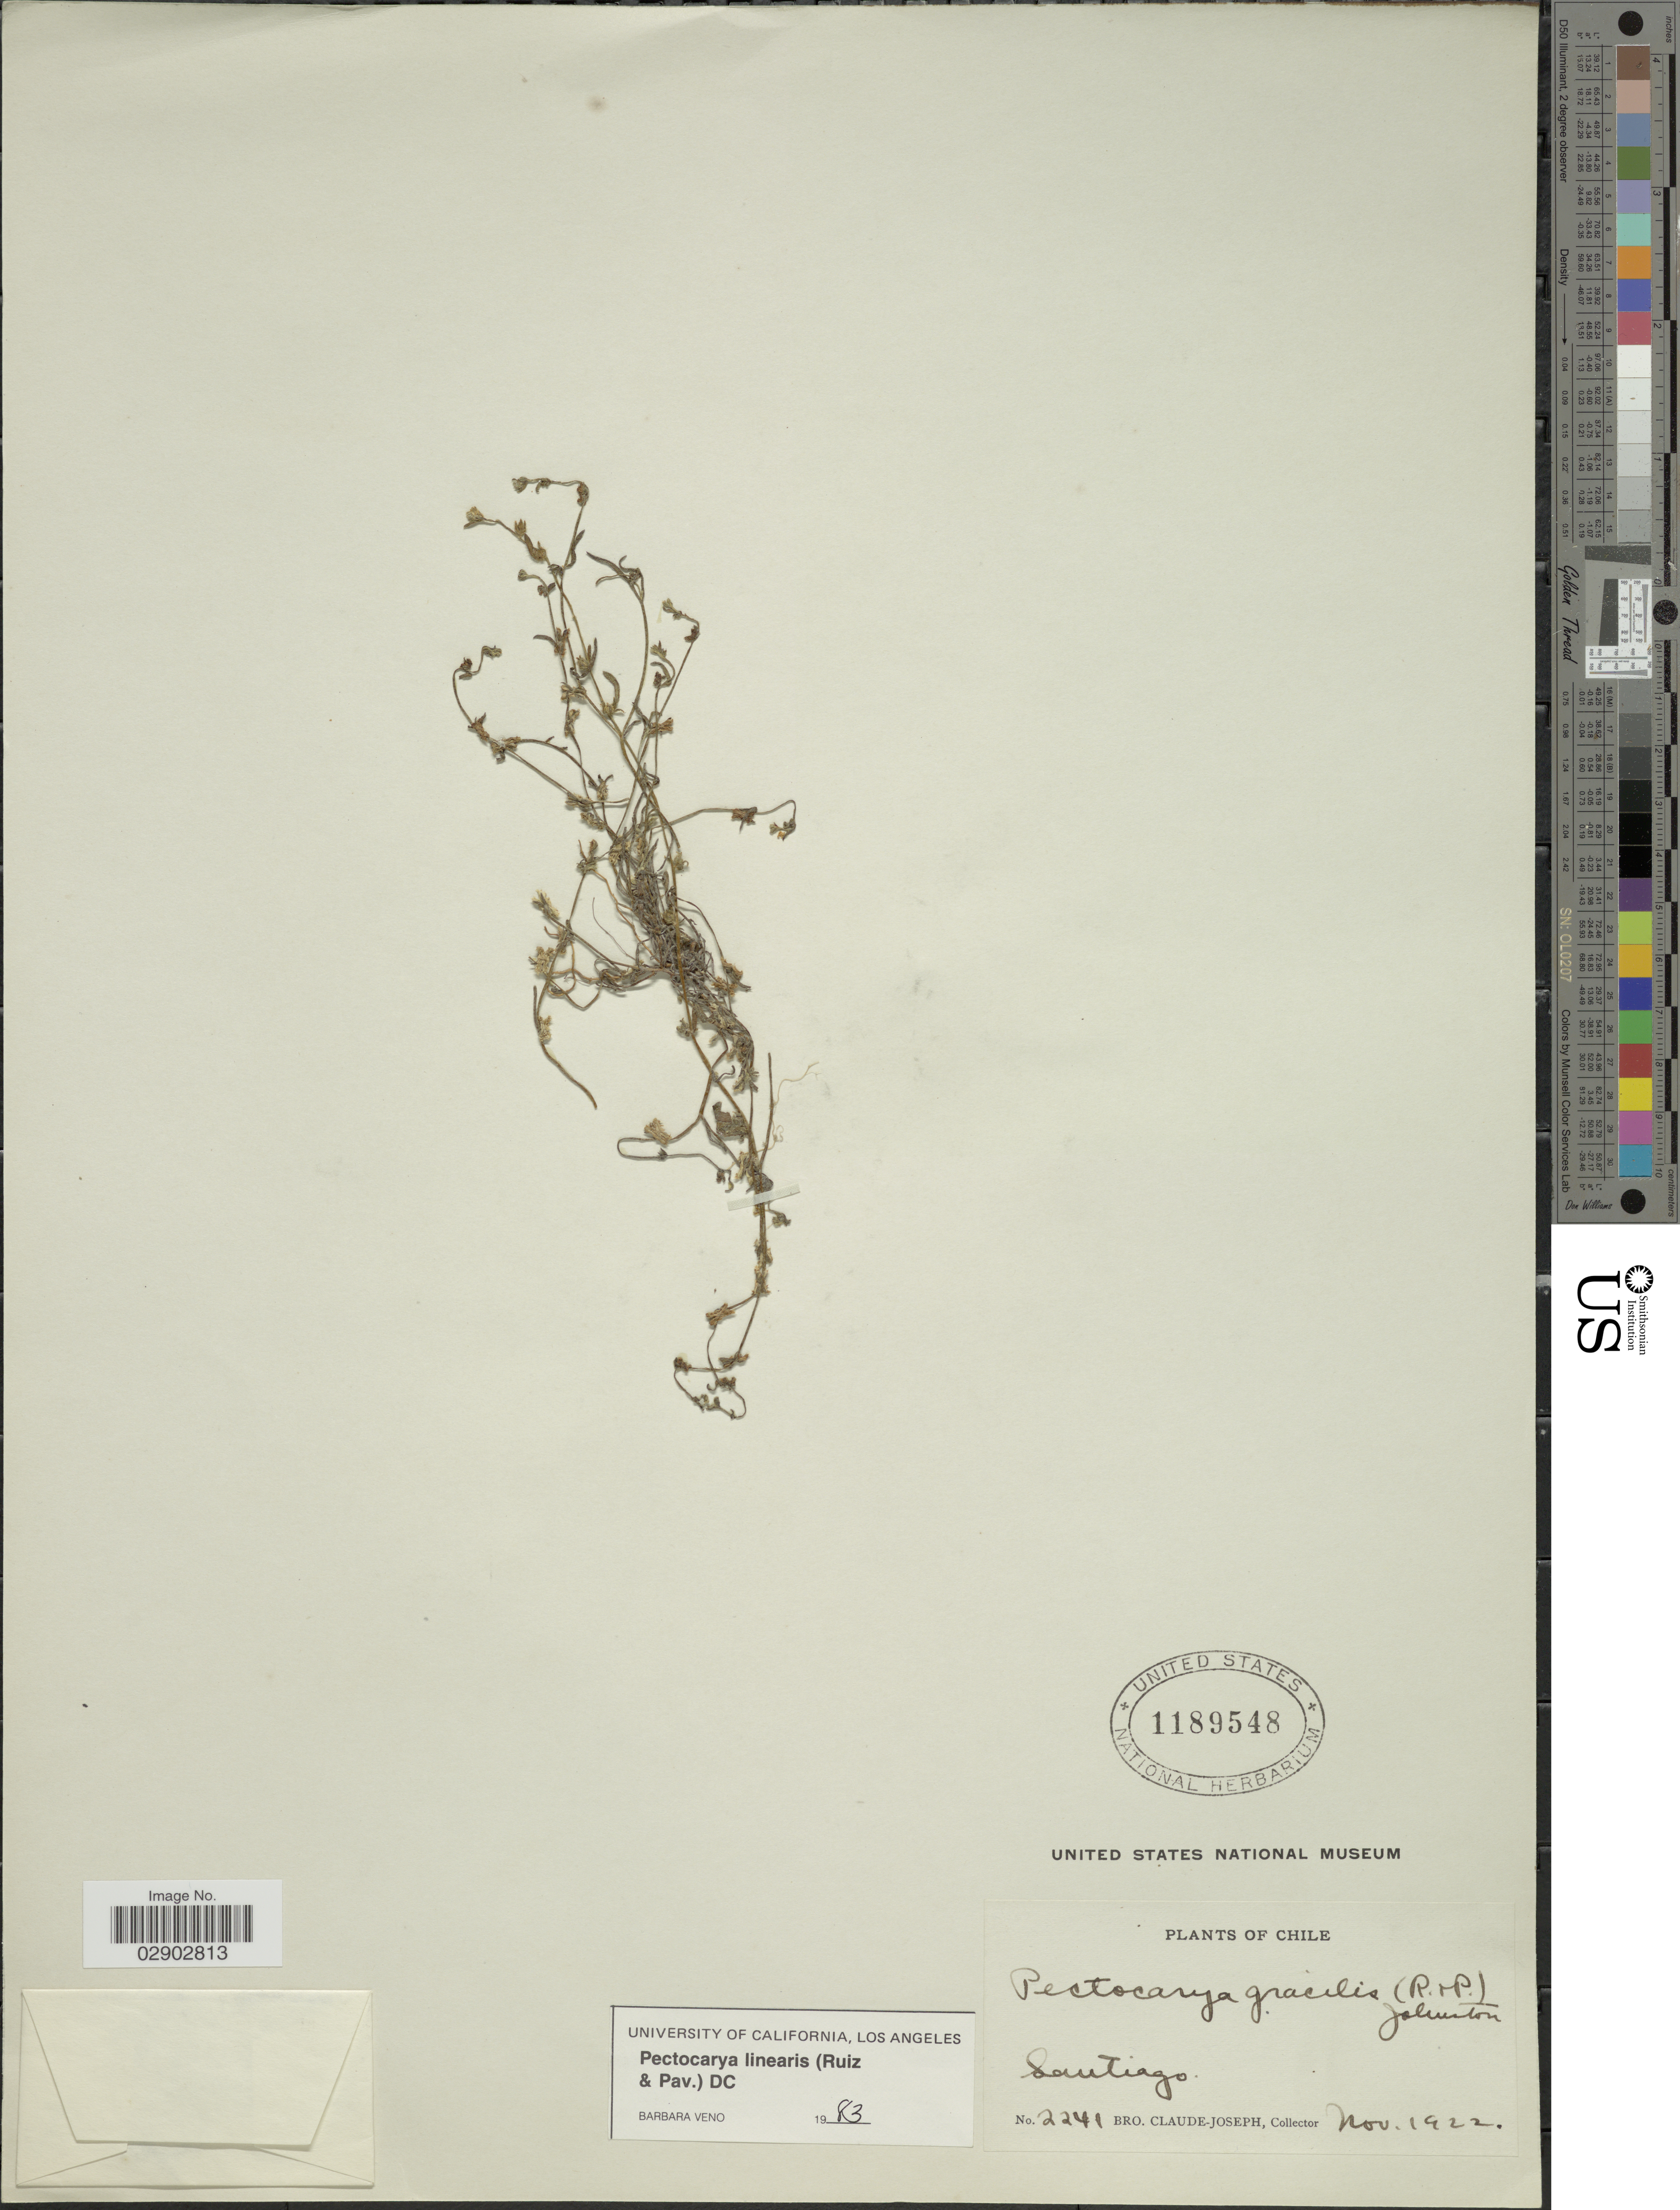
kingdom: Plantae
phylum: Tracheophyta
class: Magnoliopsida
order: Boraginales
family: Boraginaceae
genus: Pectocarya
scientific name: Pectocarya linearis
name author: (Ruiz & Pav.) DC.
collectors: Bro. Claude-Joseph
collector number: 2241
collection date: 1922-11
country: Chile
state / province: Región Metropolitana (RM)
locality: Santiago.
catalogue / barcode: US 1189548